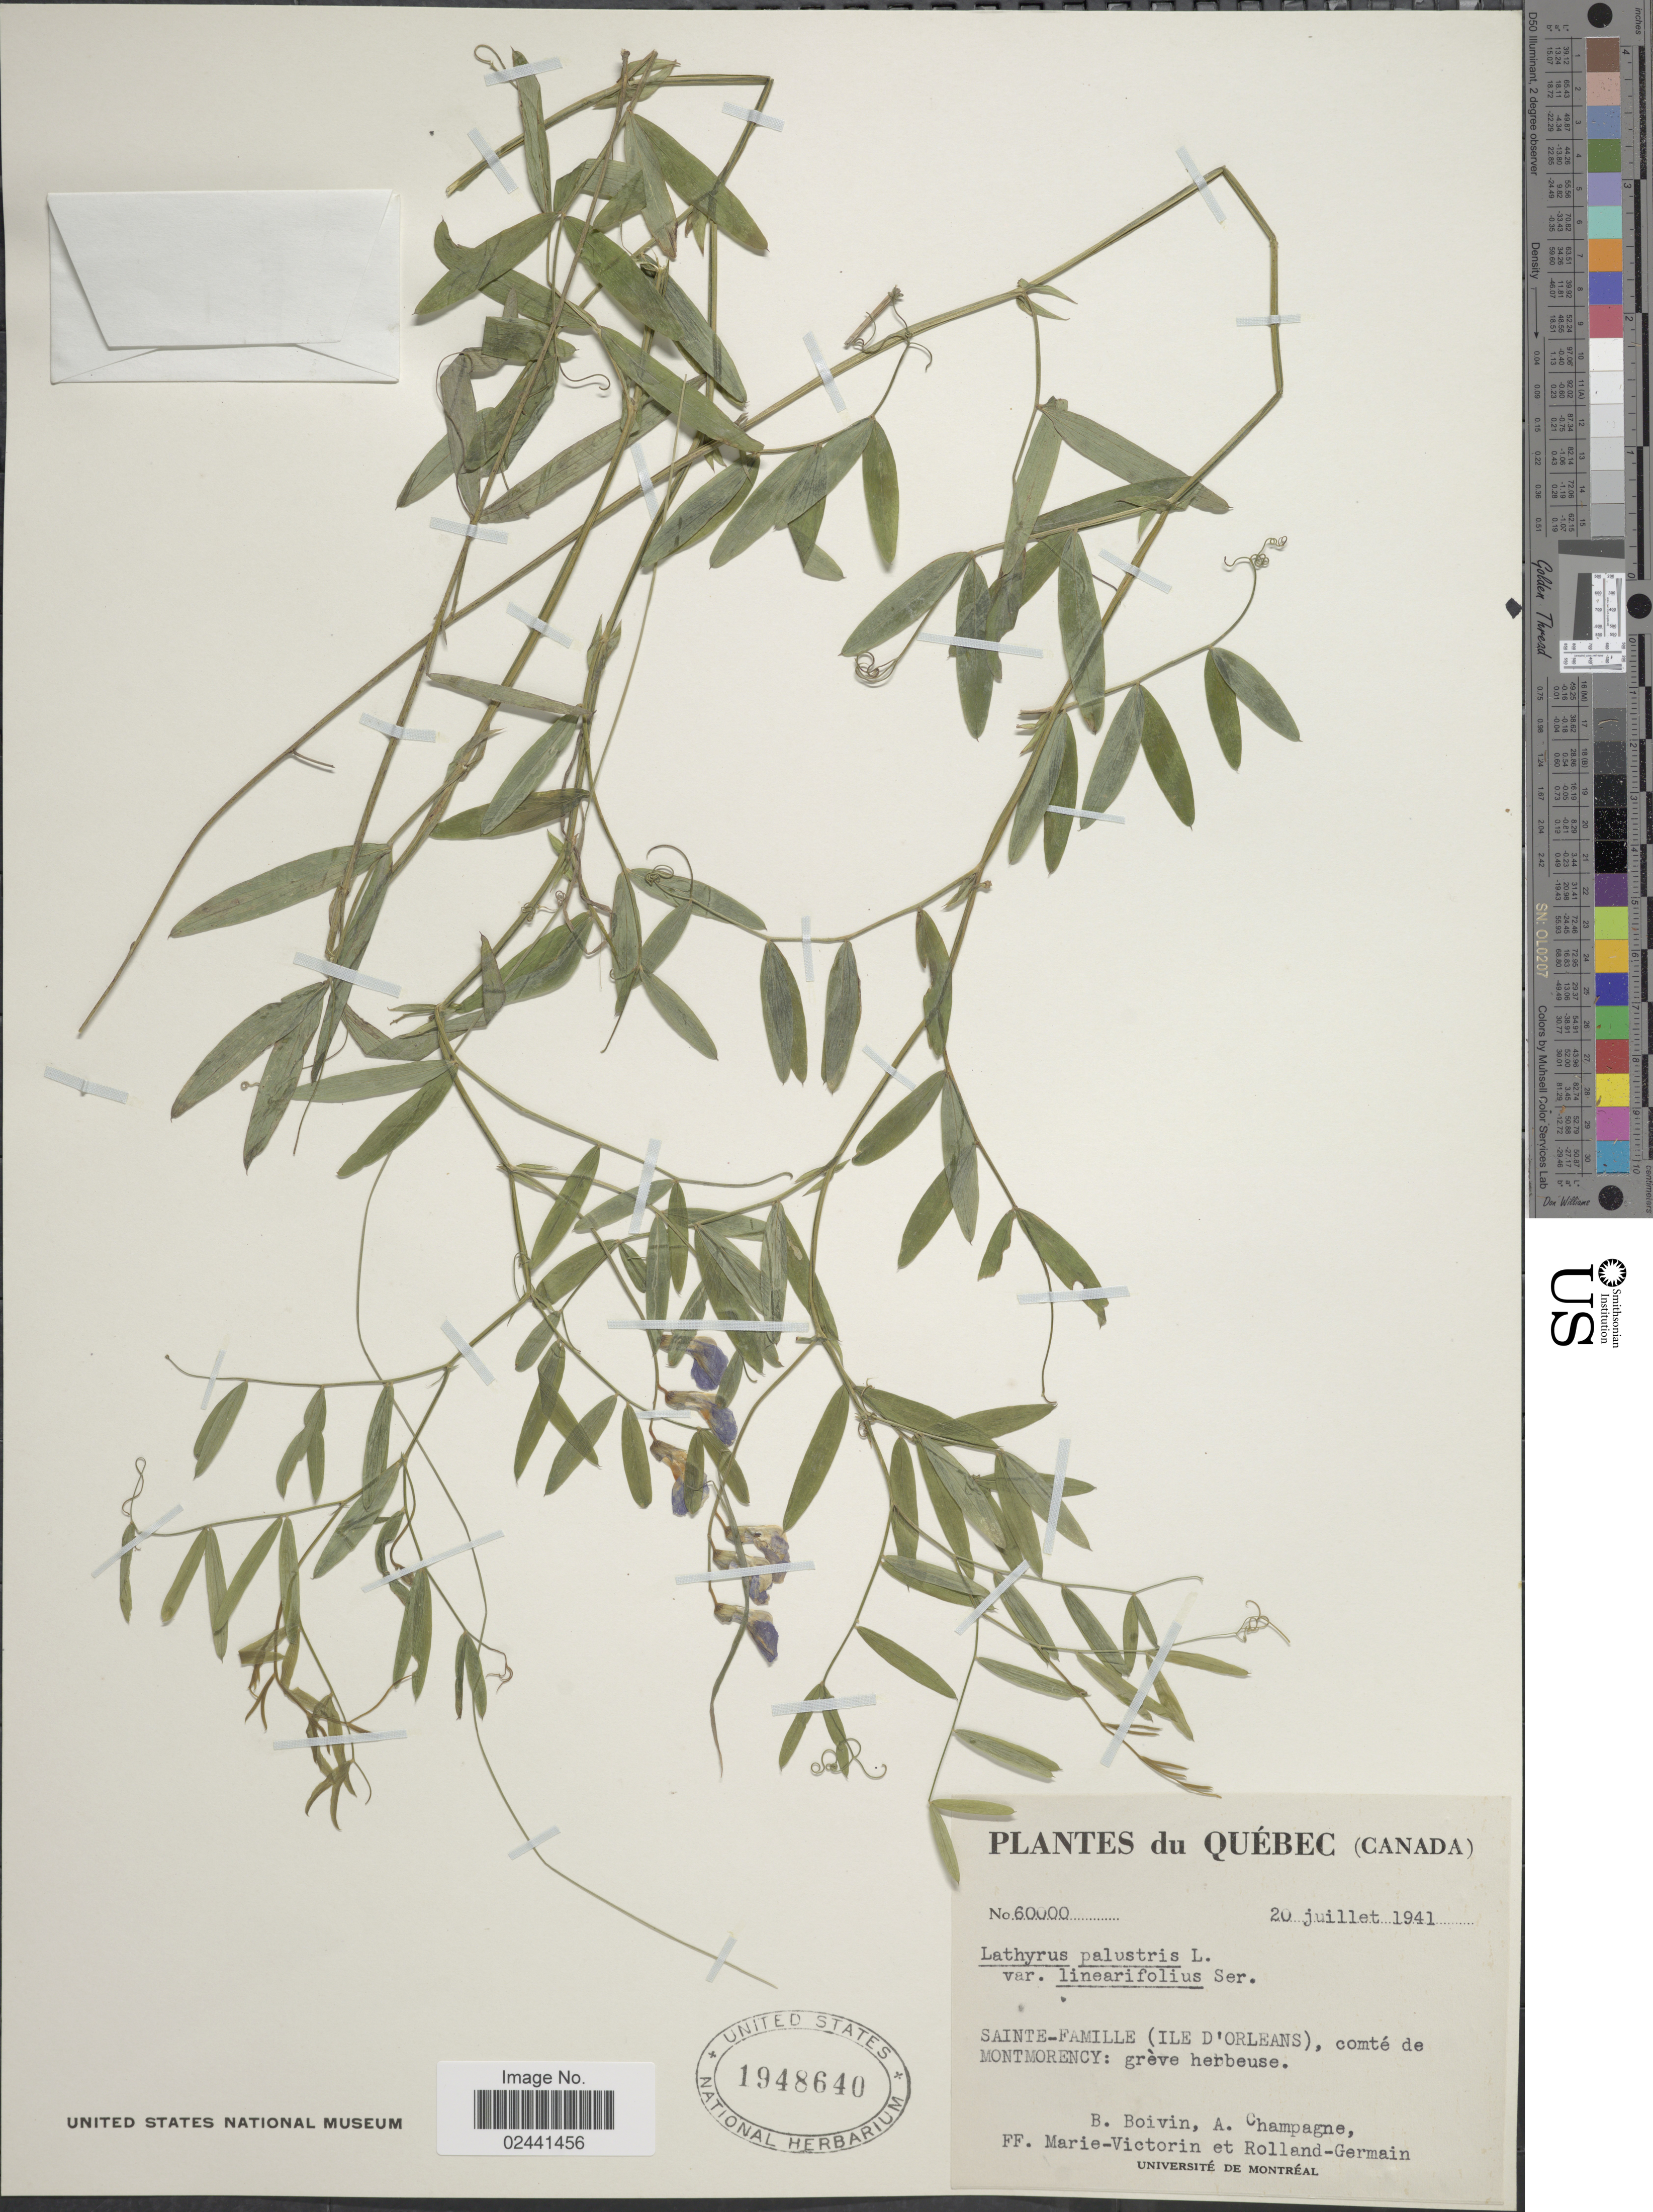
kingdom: Plantae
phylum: Tracheophyta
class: Magnoliopsida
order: Fabales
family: Fabaceae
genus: Lathyrus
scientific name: Lathyrus palustris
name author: L.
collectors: J. R. B. Boivin, A. Champagne, F. Marie-Victorin & Rolland-Germain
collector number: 60000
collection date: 1941-07-20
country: Canada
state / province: Quebec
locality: Sainte-Famille (Ile D'Orleans), comté de Montmorency: grève herbeuse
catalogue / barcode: US 1948640